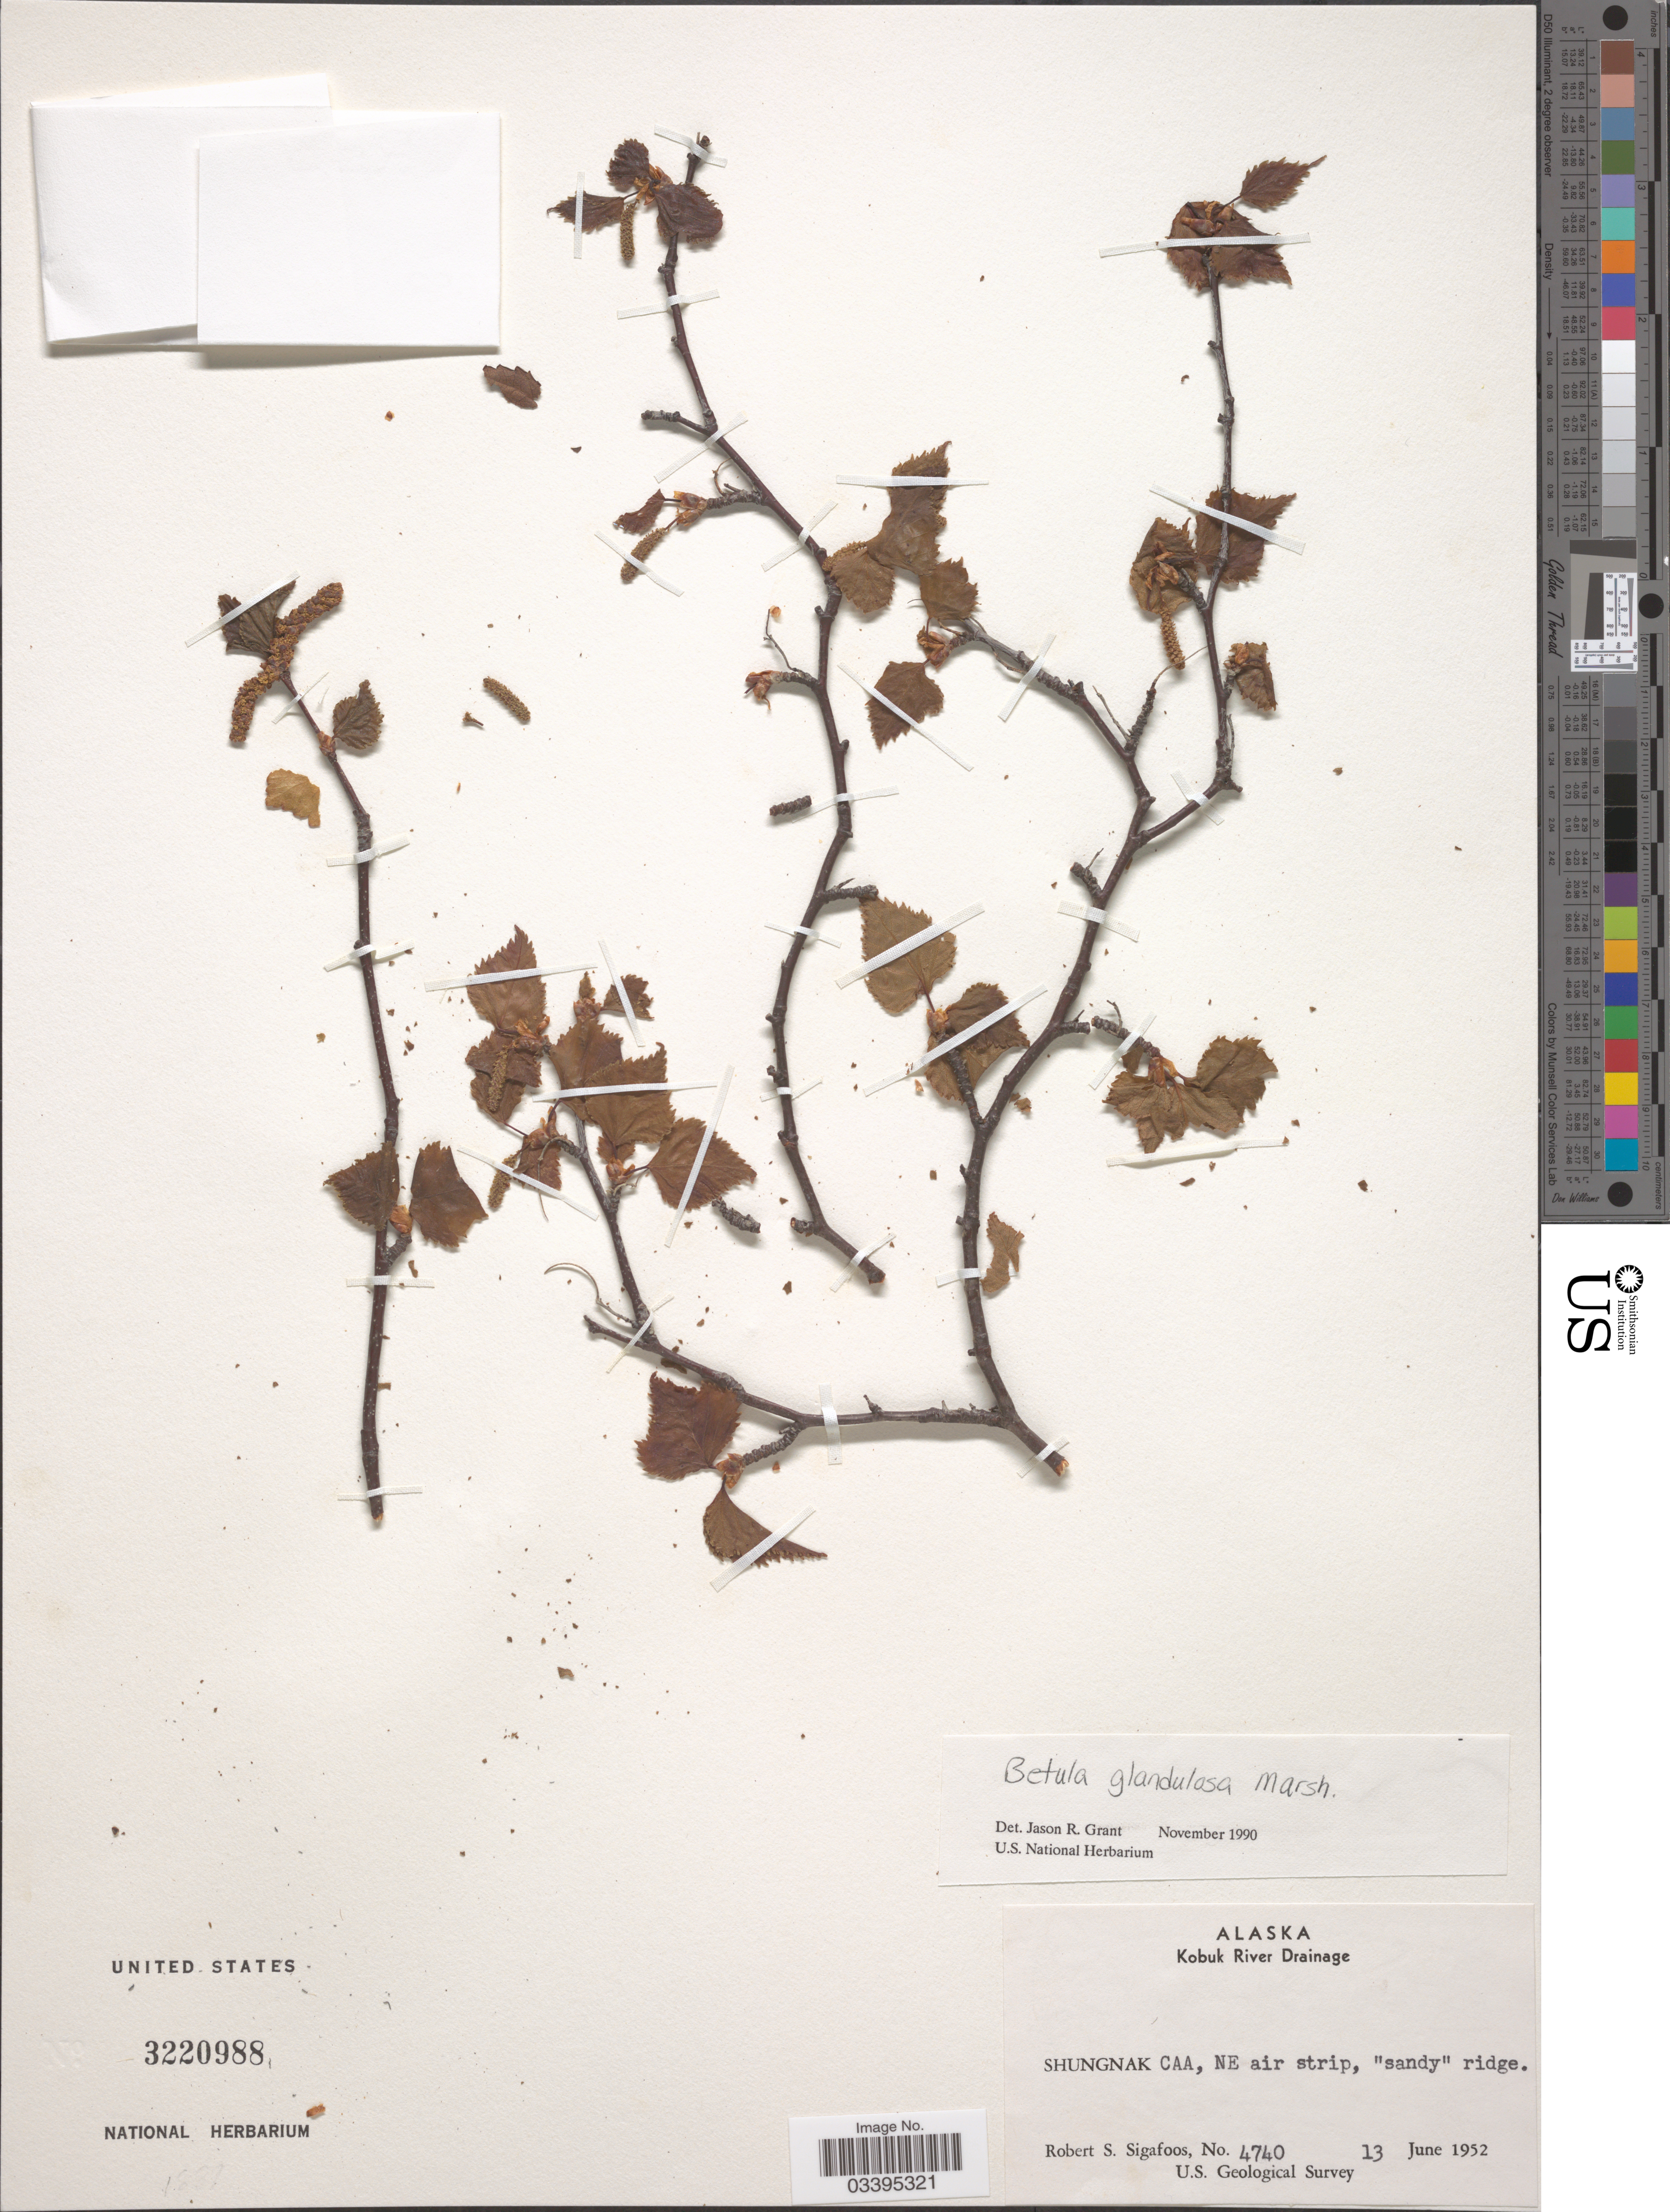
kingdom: Plantae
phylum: Tracheophyta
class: Magnoliopsida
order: Fagales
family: Betulaceae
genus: Betula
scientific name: Betula glandulosa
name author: Michx.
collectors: R. Sigafoos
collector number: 4740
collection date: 1952-06-13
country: United States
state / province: Alaska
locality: Kobuk River Drainage. Shungnak CAA, NE airstrip.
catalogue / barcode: US 3220988